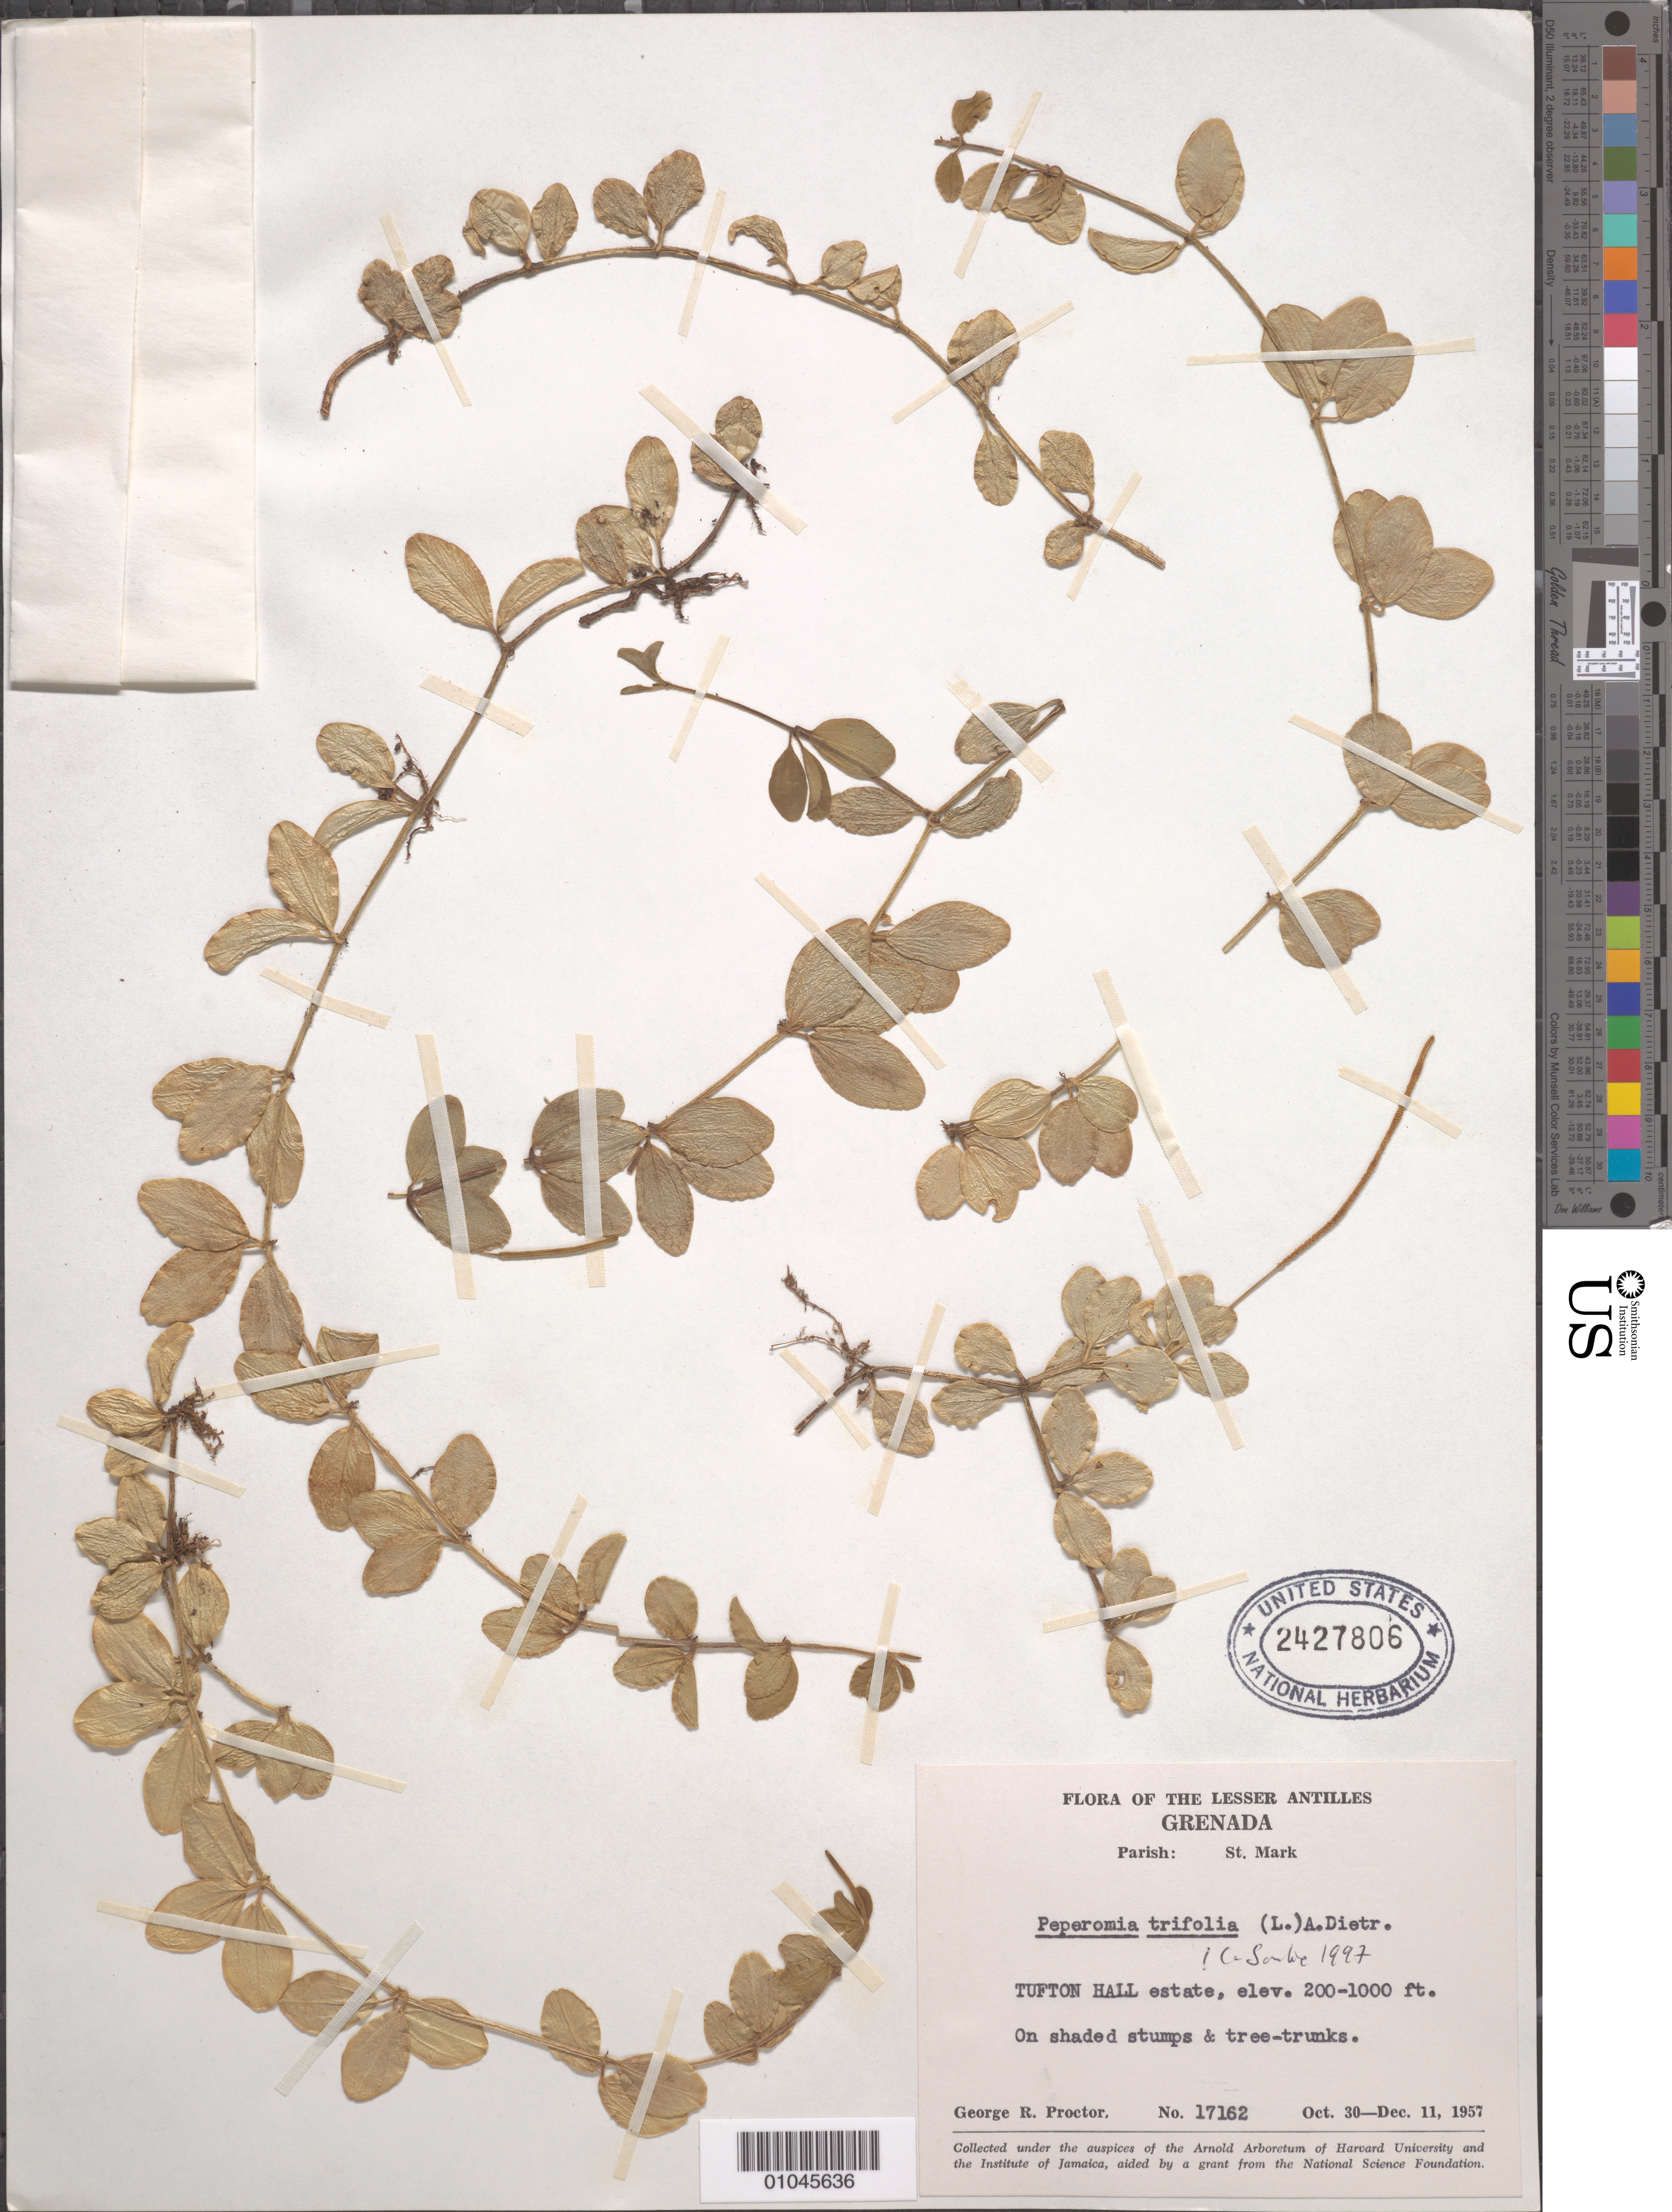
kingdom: Plantae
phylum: Tracheophyta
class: Magnoliopsida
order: Piperales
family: Piperaceae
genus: Peperomia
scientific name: Peperomia trifolia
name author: (L.) A. Dietr.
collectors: G. R. Proctor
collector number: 17162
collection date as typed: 30 Oct 1957 to 11 Dec 1957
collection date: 1957-10-30/1957-12-11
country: Grenada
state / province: Saint Mark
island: Grenada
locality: Tufton Hill estate. On shaded stumps and tree trunks.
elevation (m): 61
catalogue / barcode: US 2427806